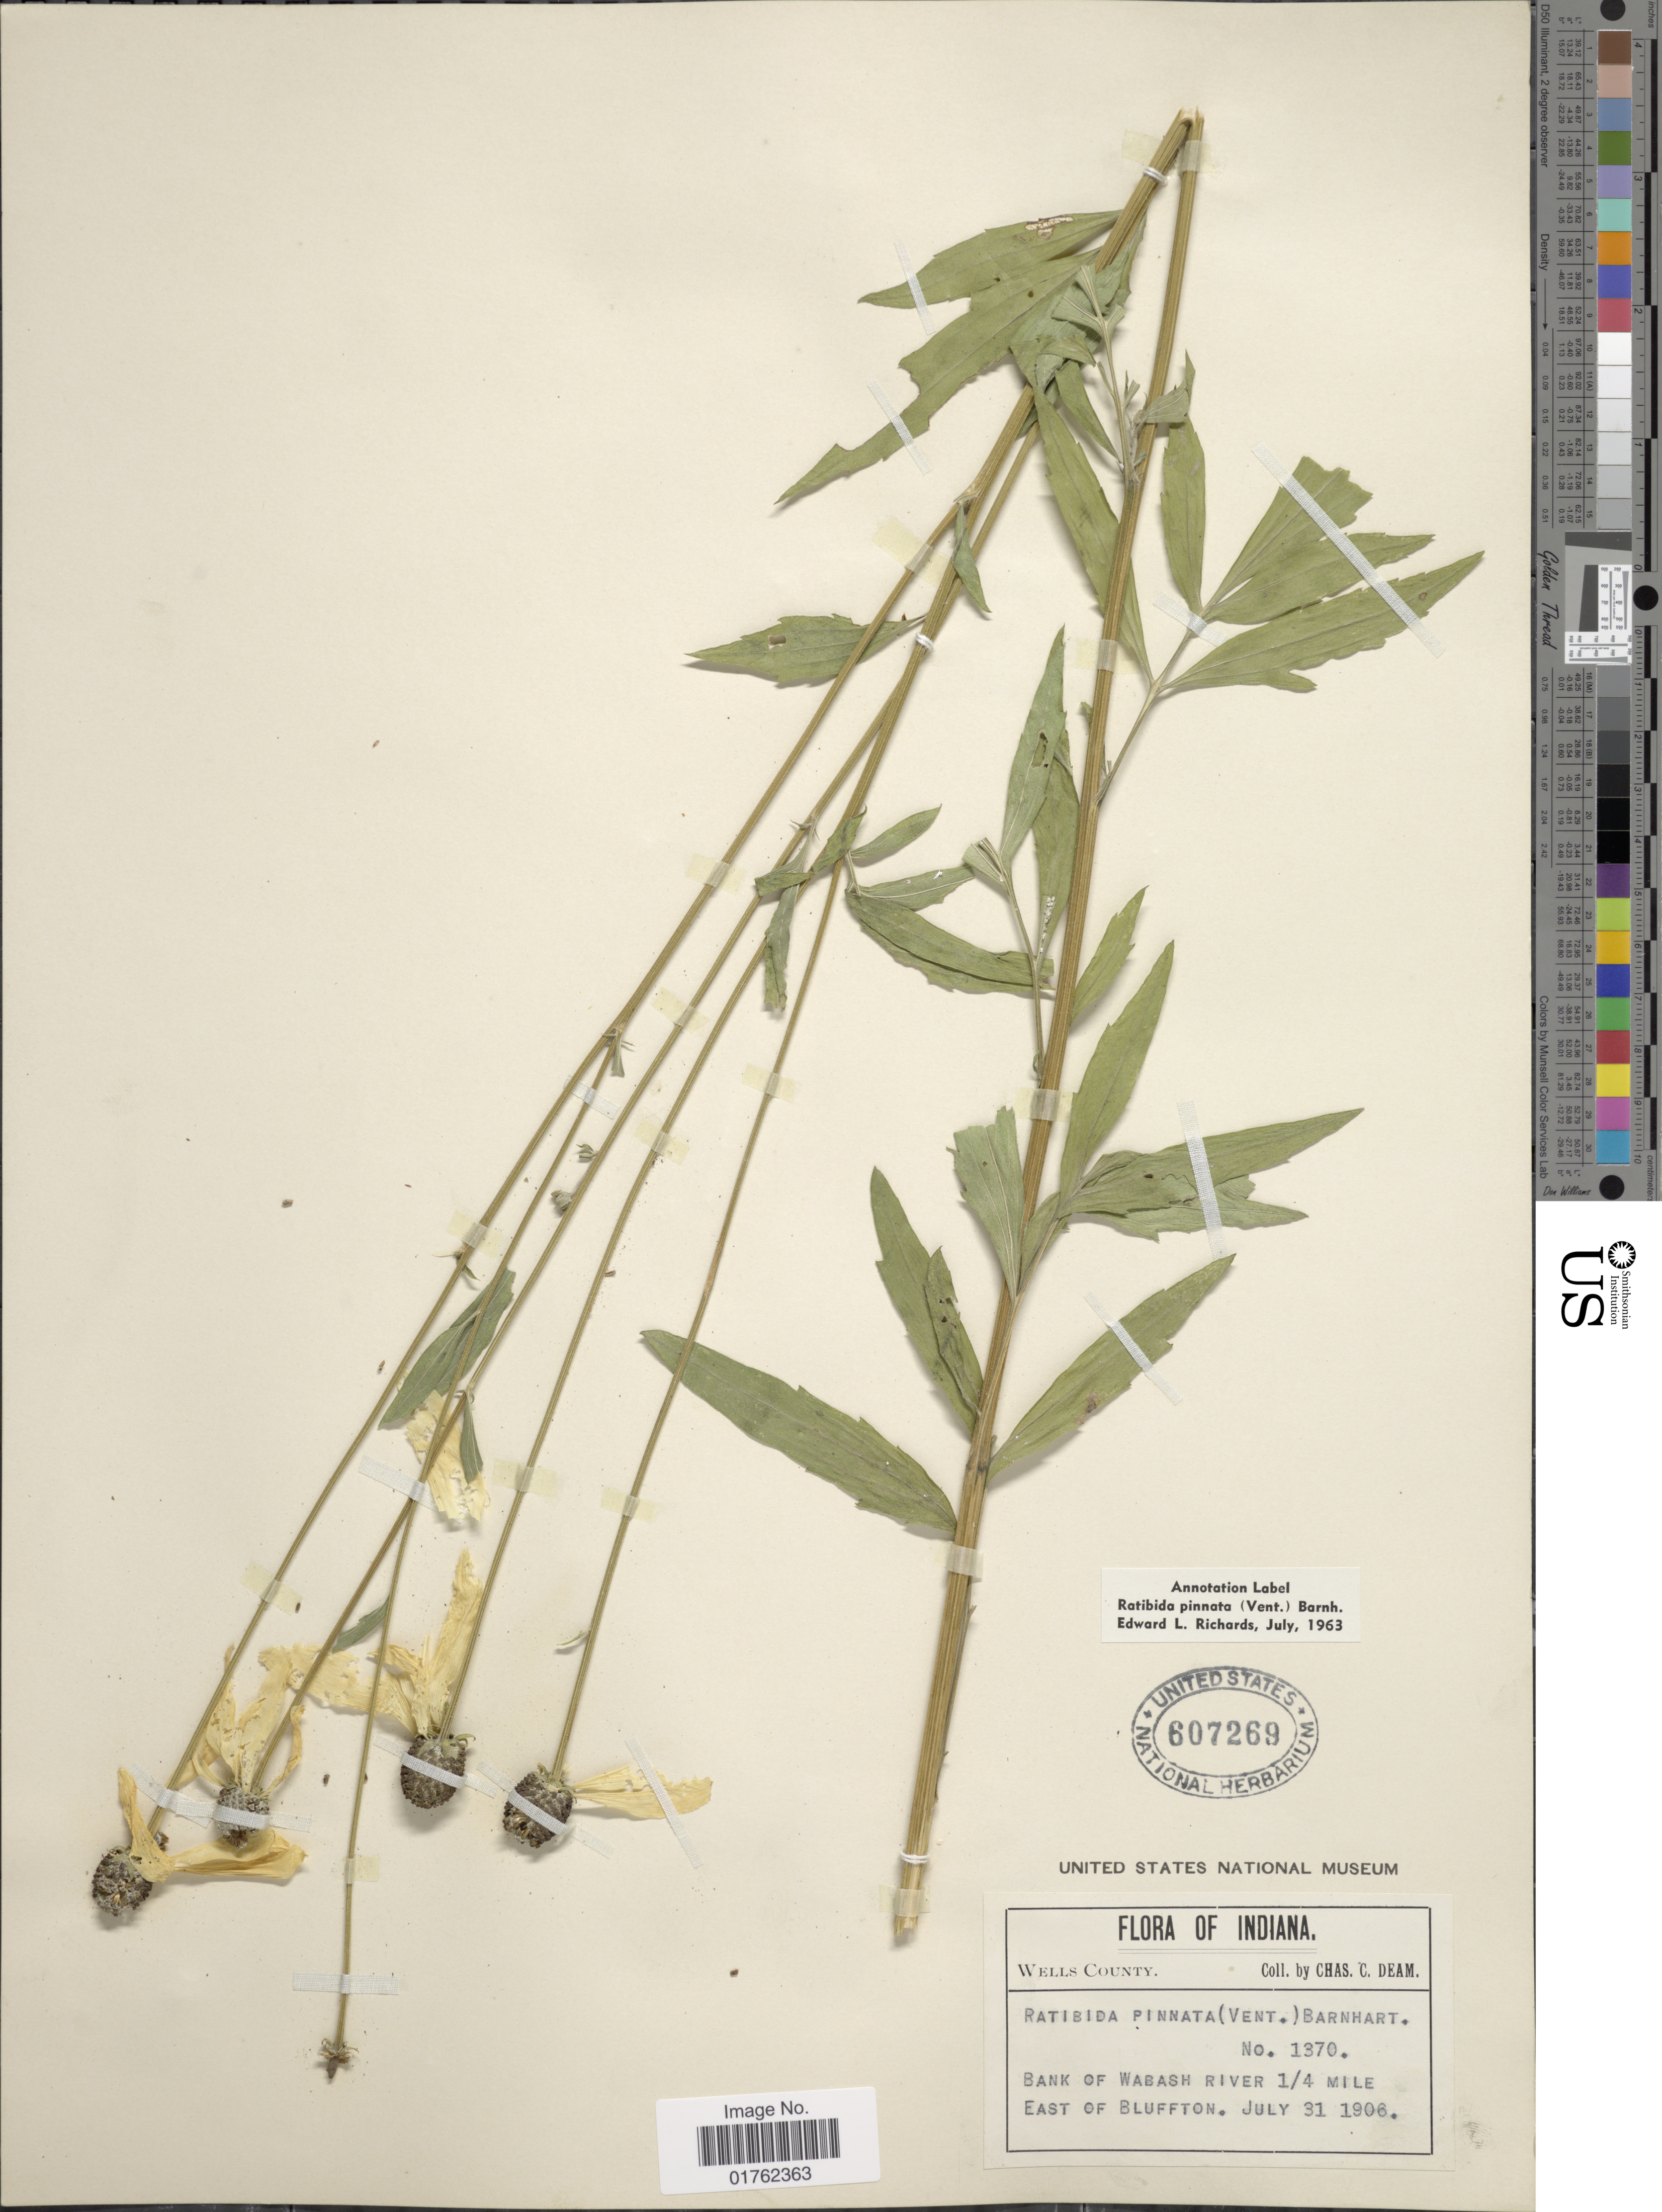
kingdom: Plantae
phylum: Tracheophyta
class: Magnoliopsida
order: Asterales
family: Asteraceae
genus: Ratibida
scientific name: Ratibida pinnata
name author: (Vent.) Barnhart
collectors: C. C. Deam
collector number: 1370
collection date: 1906-07-31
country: United States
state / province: Indiana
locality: Wells County, Banks of Wabash River ¼ mile, east of Bluffton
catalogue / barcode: US 607269